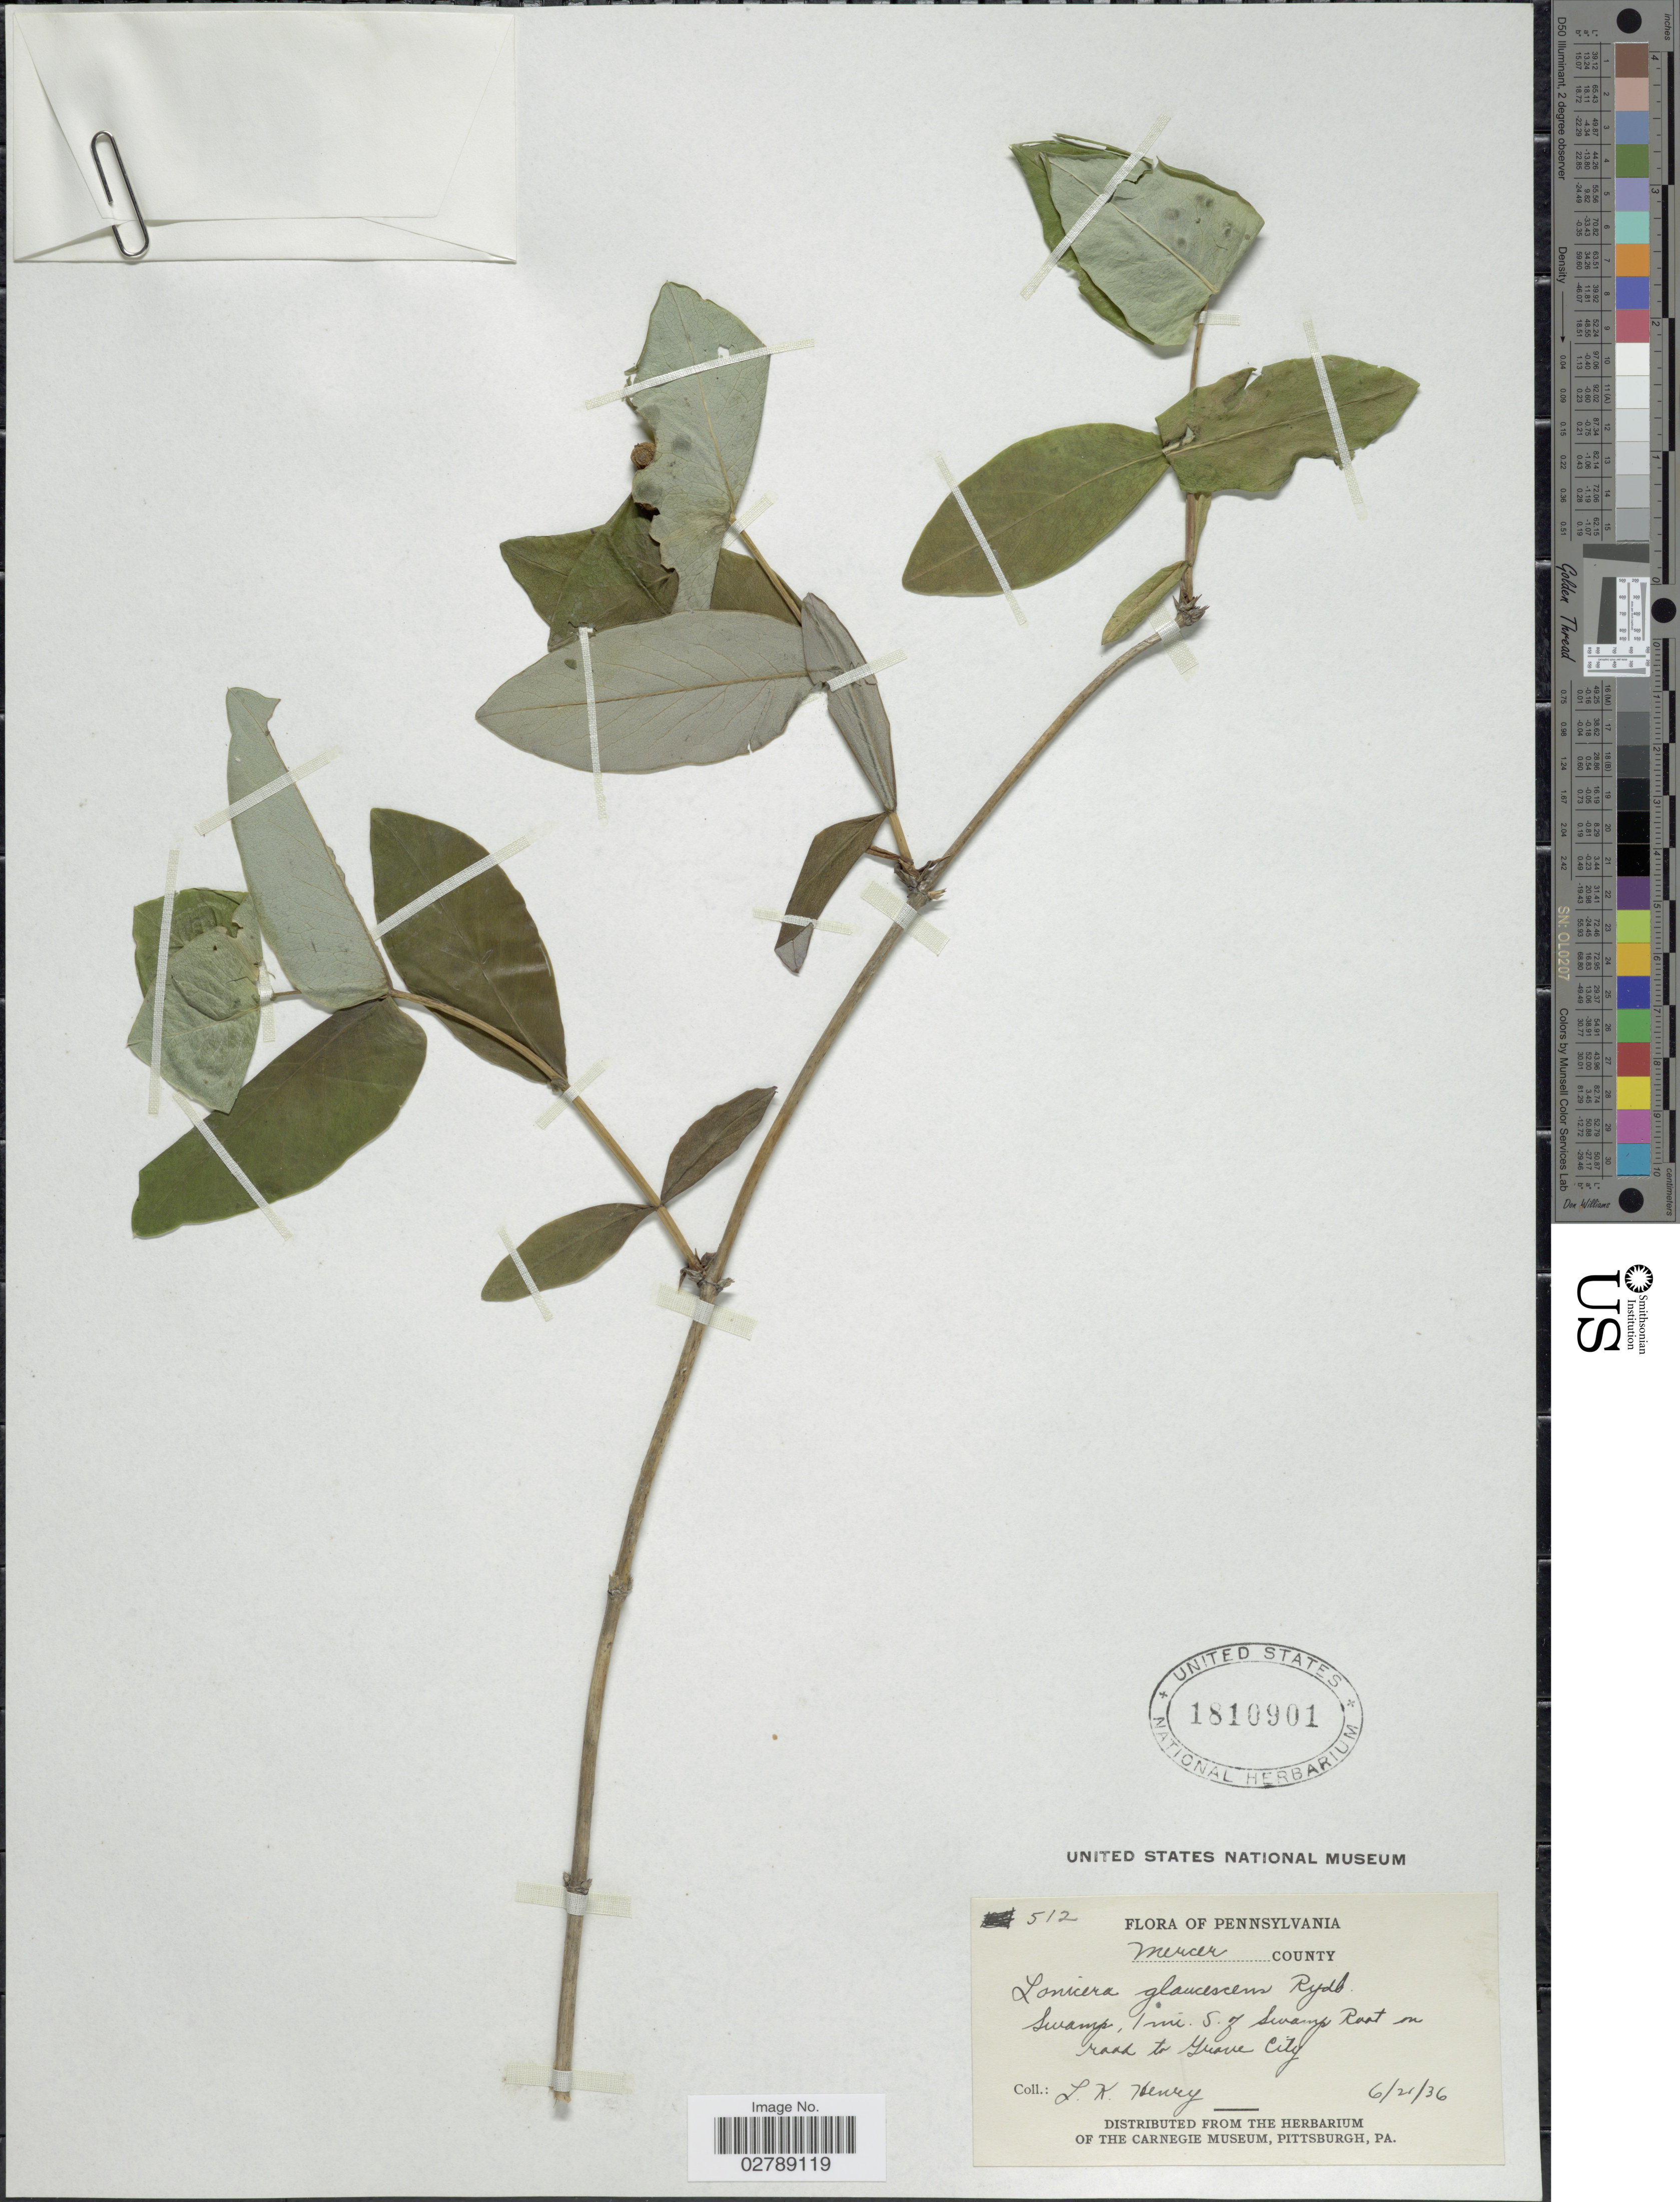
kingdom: Plantae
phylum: Tracheophyta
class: Magnoliopsida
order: Dipsacales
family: Caprifoliaceae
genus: Lonicera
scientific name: Lonicera dioica var. glaucescens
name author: (Rydb.) Butters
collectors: L. K. Henry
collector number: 512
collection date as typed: Transcribed d/m/y: 21/6/36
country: United States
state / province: Pennsylvania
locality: Mercer County. Swamp, 1 mi. S. of Swamp Root on road to Grove City.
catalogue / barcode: US 1810901